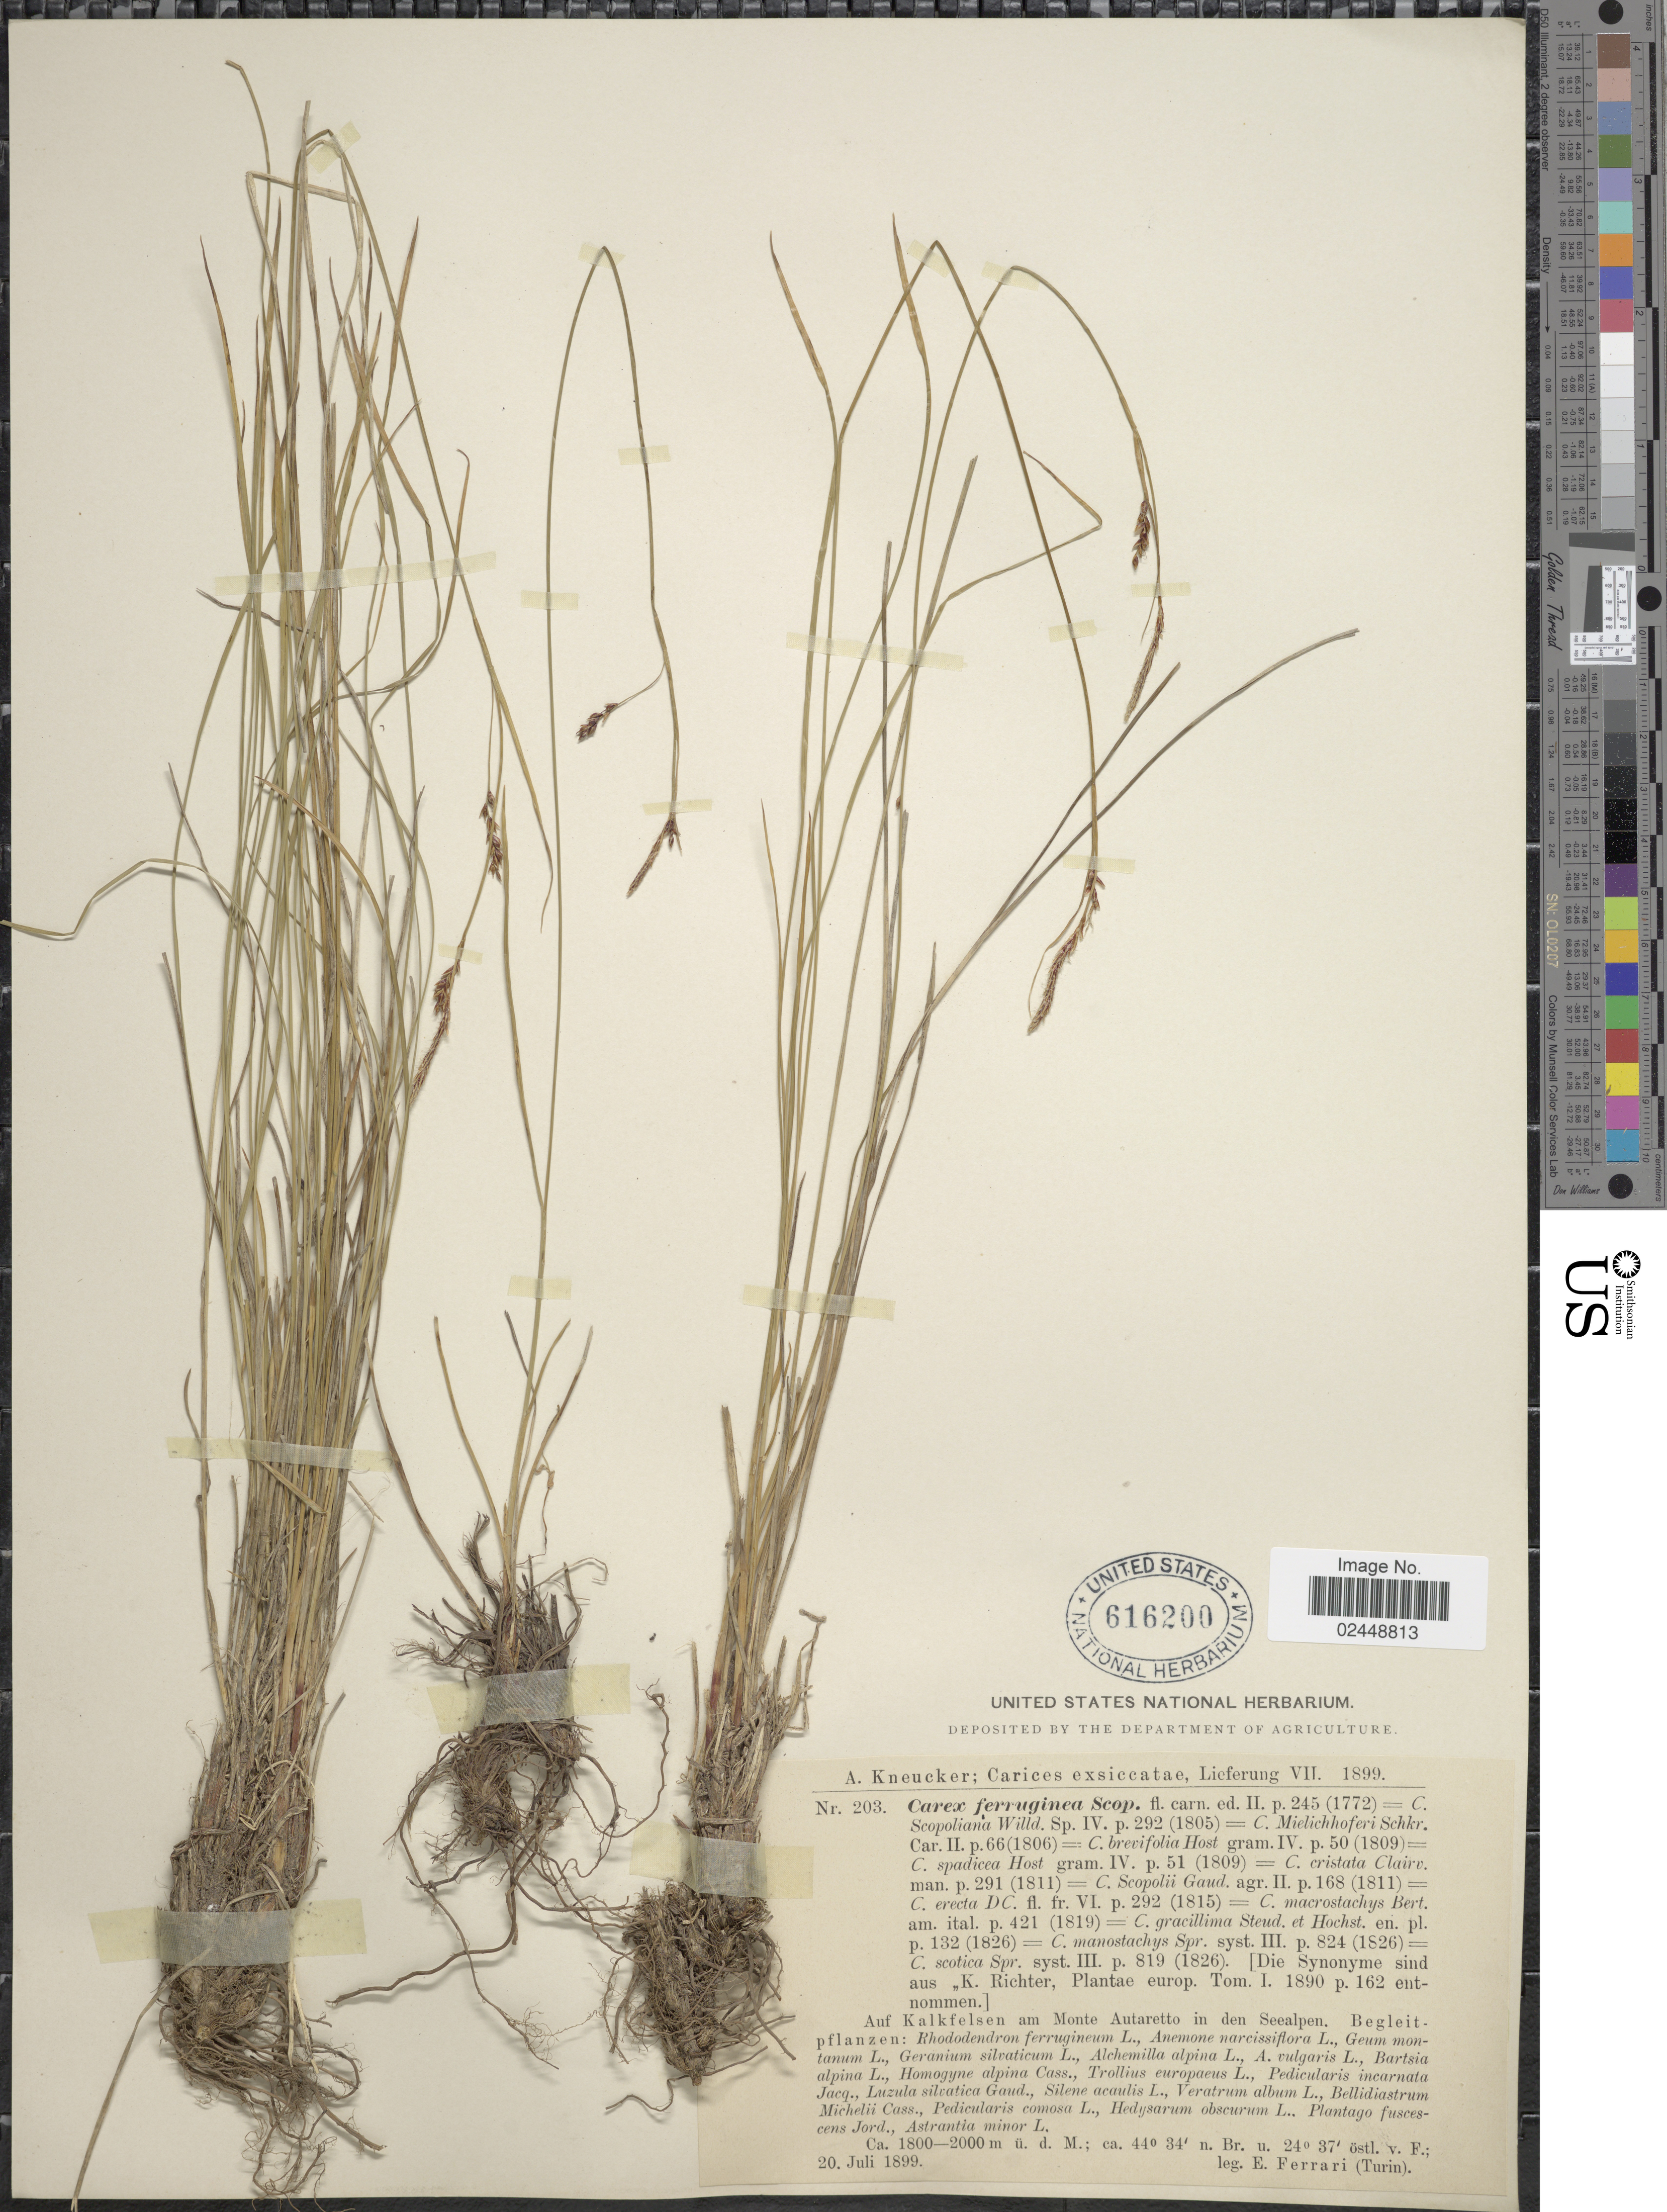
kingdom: Plantae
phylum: Tracheophyta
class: Liliopsida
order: Poales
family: Cyperaceae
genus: Carex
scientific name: Carex ferruginea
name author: Scop.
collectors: E. Ferrari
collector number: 203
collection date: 1899-07-20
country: Italy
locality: Auf Kalkfelsen am monte Autaretto in den Seealpen.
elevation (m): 1800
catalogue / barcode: US 616200